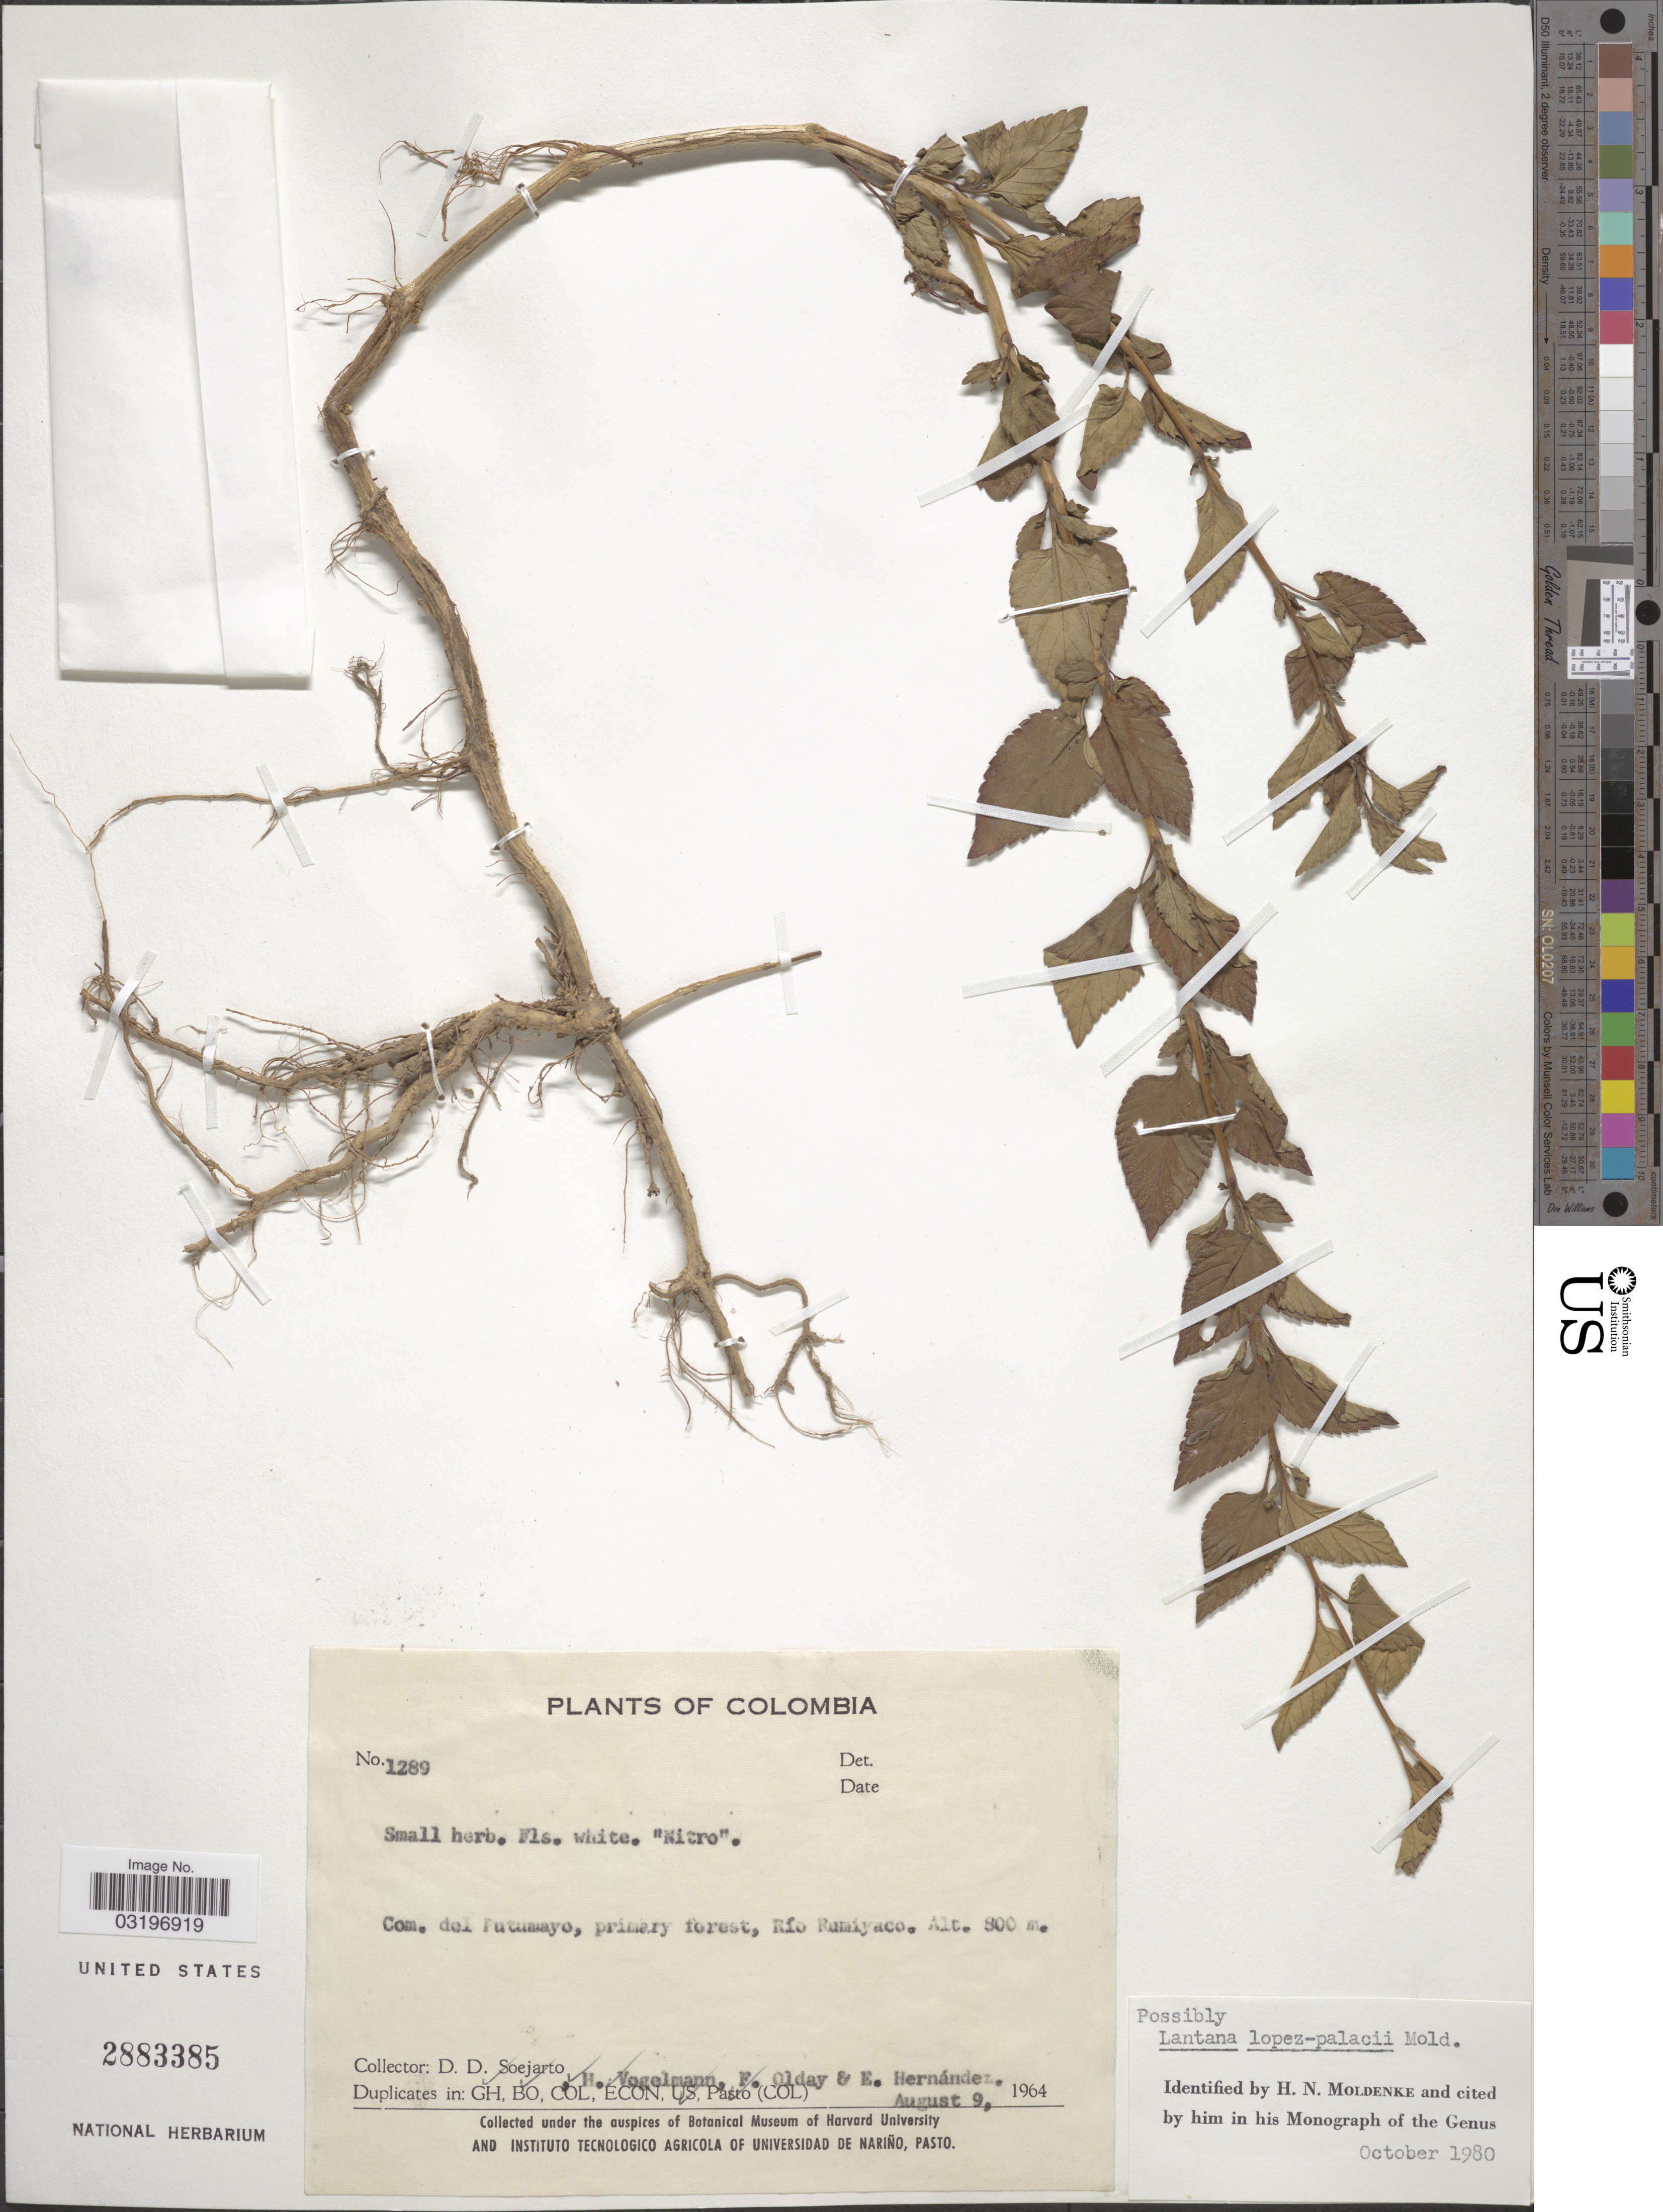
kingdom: Plantae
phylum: Tracheophyta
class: Magnoliopsida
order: Lamiales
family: Verbenaceae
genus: Lantana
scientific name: Lantana lopez-palacii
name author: Moldenke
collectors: E. Hernández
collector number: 1289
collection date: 1964-08-09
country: Colombia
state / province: Putumayo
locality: Com. del Putumayo, primary forest, Río Rumiyaco.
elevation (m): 800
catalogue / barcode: US 2883385